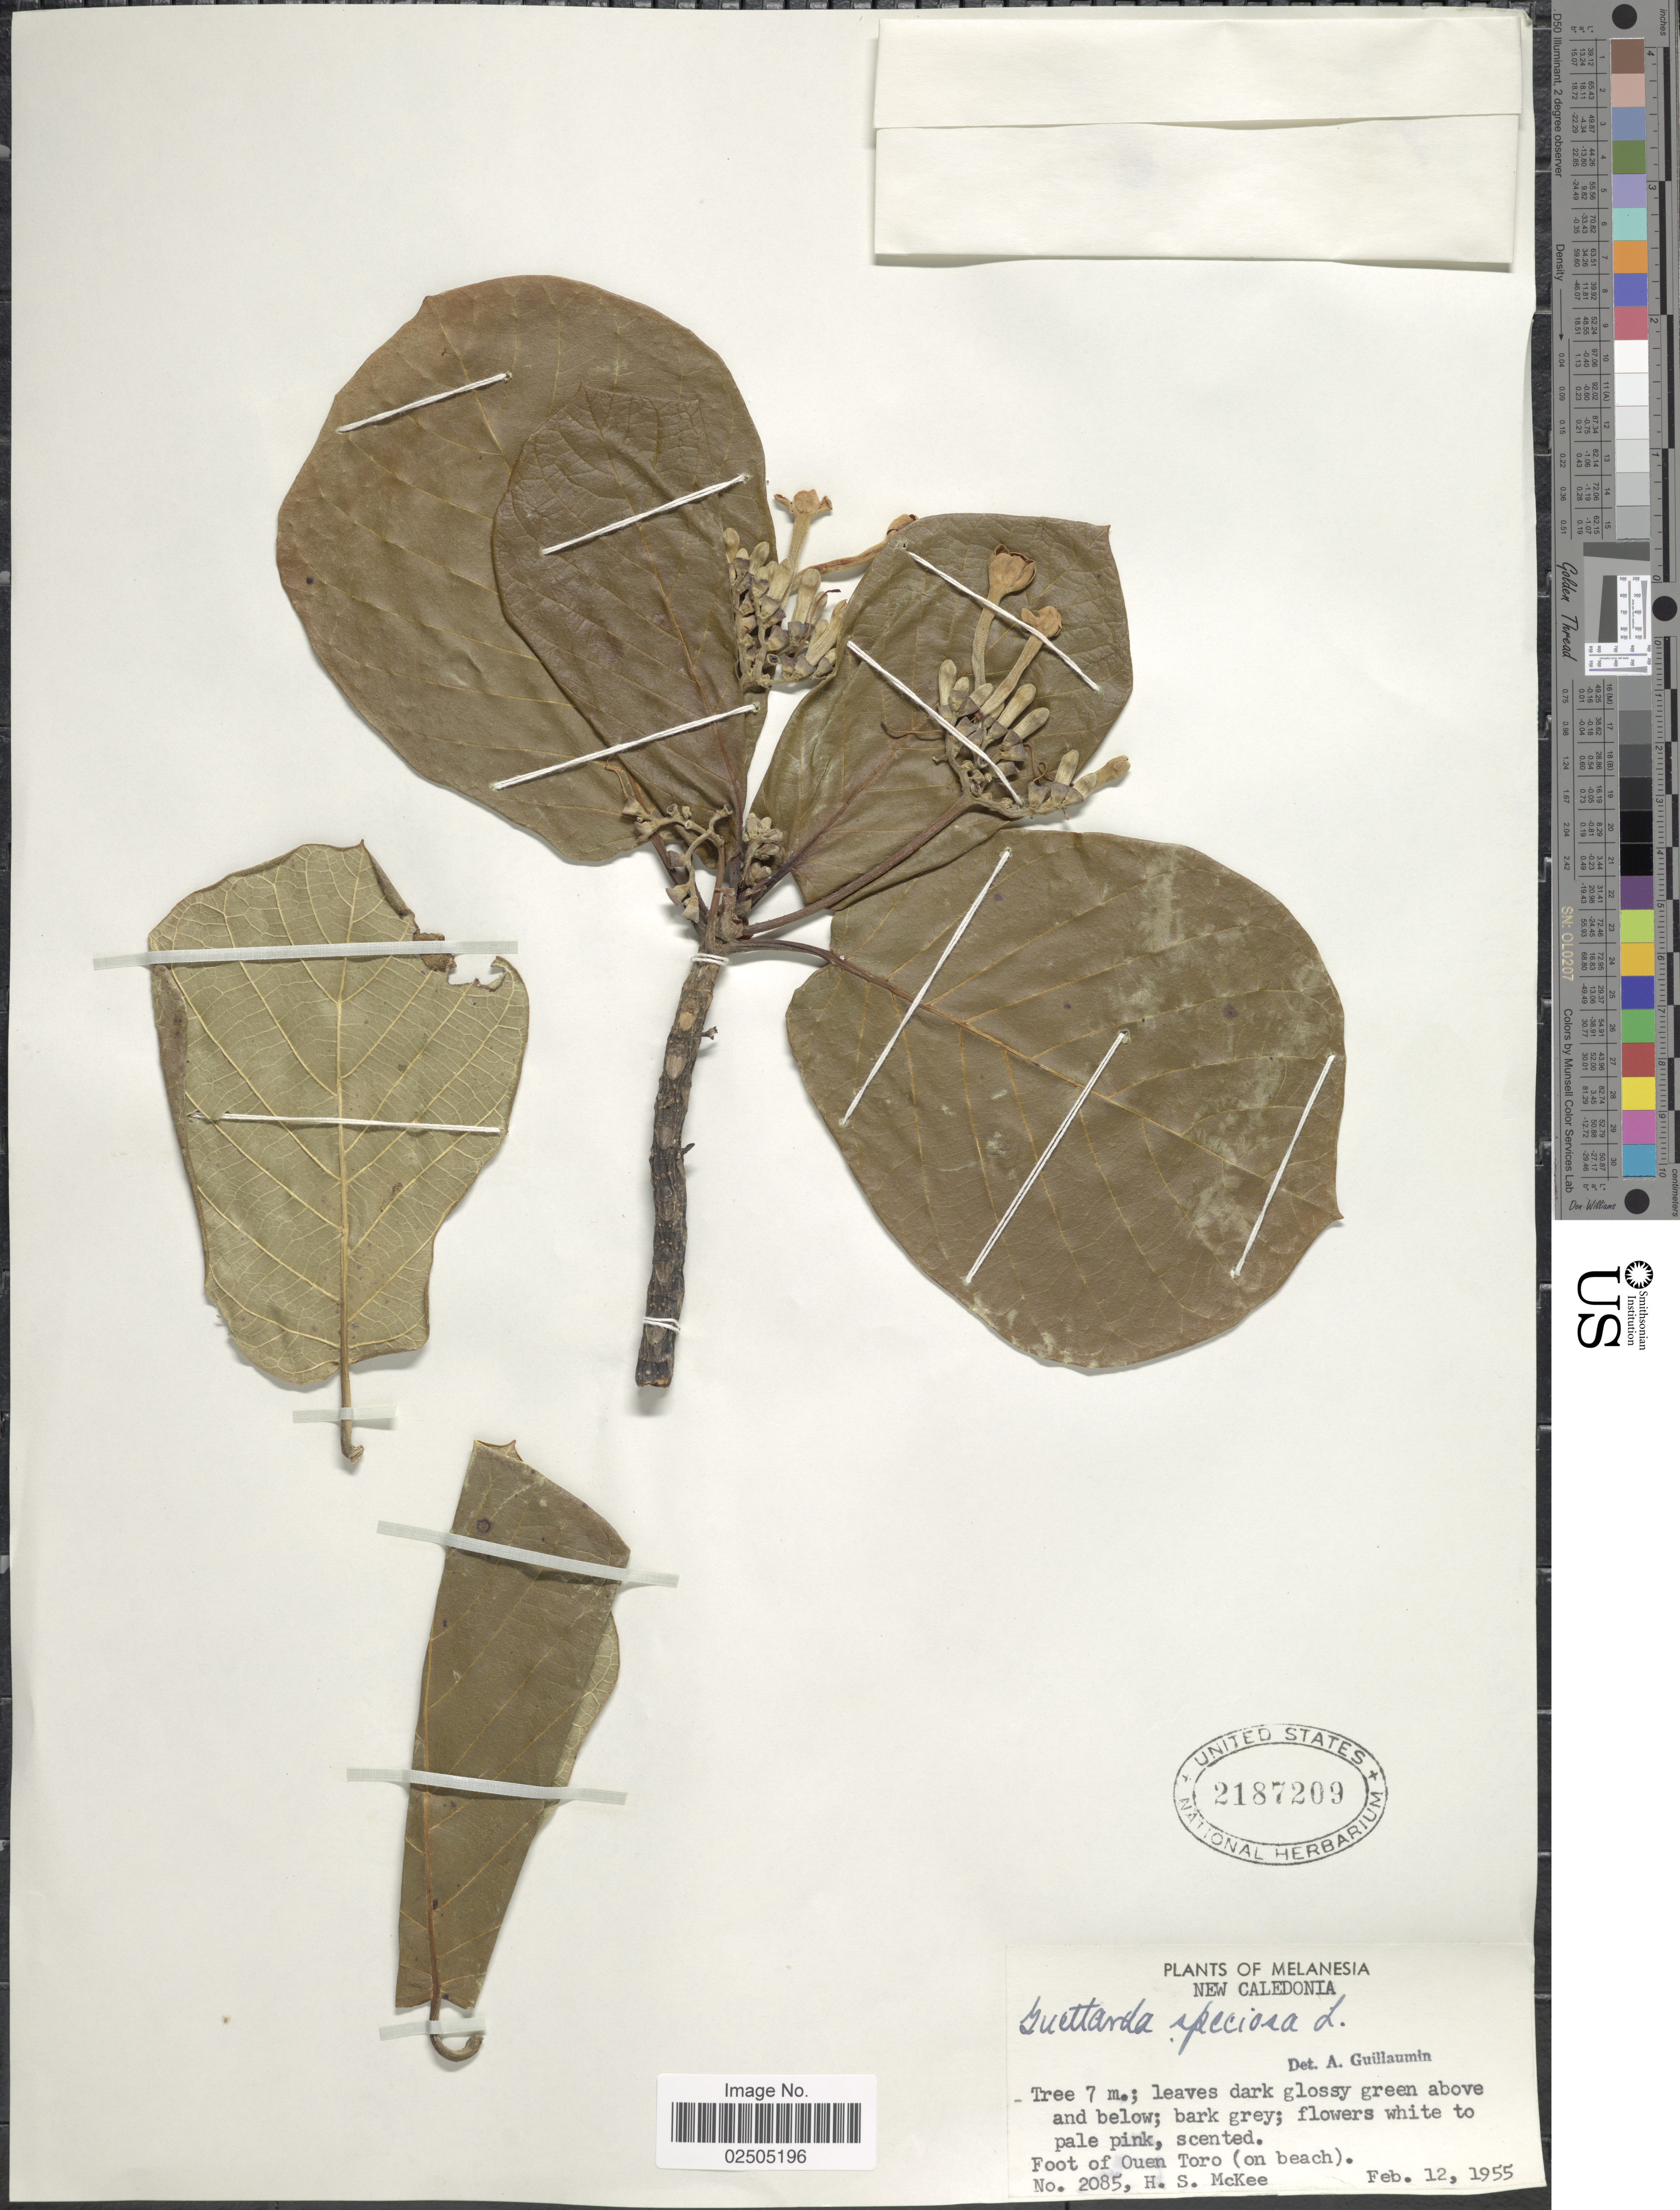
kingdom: Plantae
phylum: Tracheophyta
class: Magnoliopsida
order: Gentianales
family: Rubiaceae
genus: Guettarda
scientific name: Guettarda speciosa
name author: L.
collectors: H. S. McKee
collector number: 2085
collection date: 1955-02-12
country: New Caledonia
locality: Melanesia, Foot of Ouen Toro (on beach)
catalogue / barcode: US 2187209